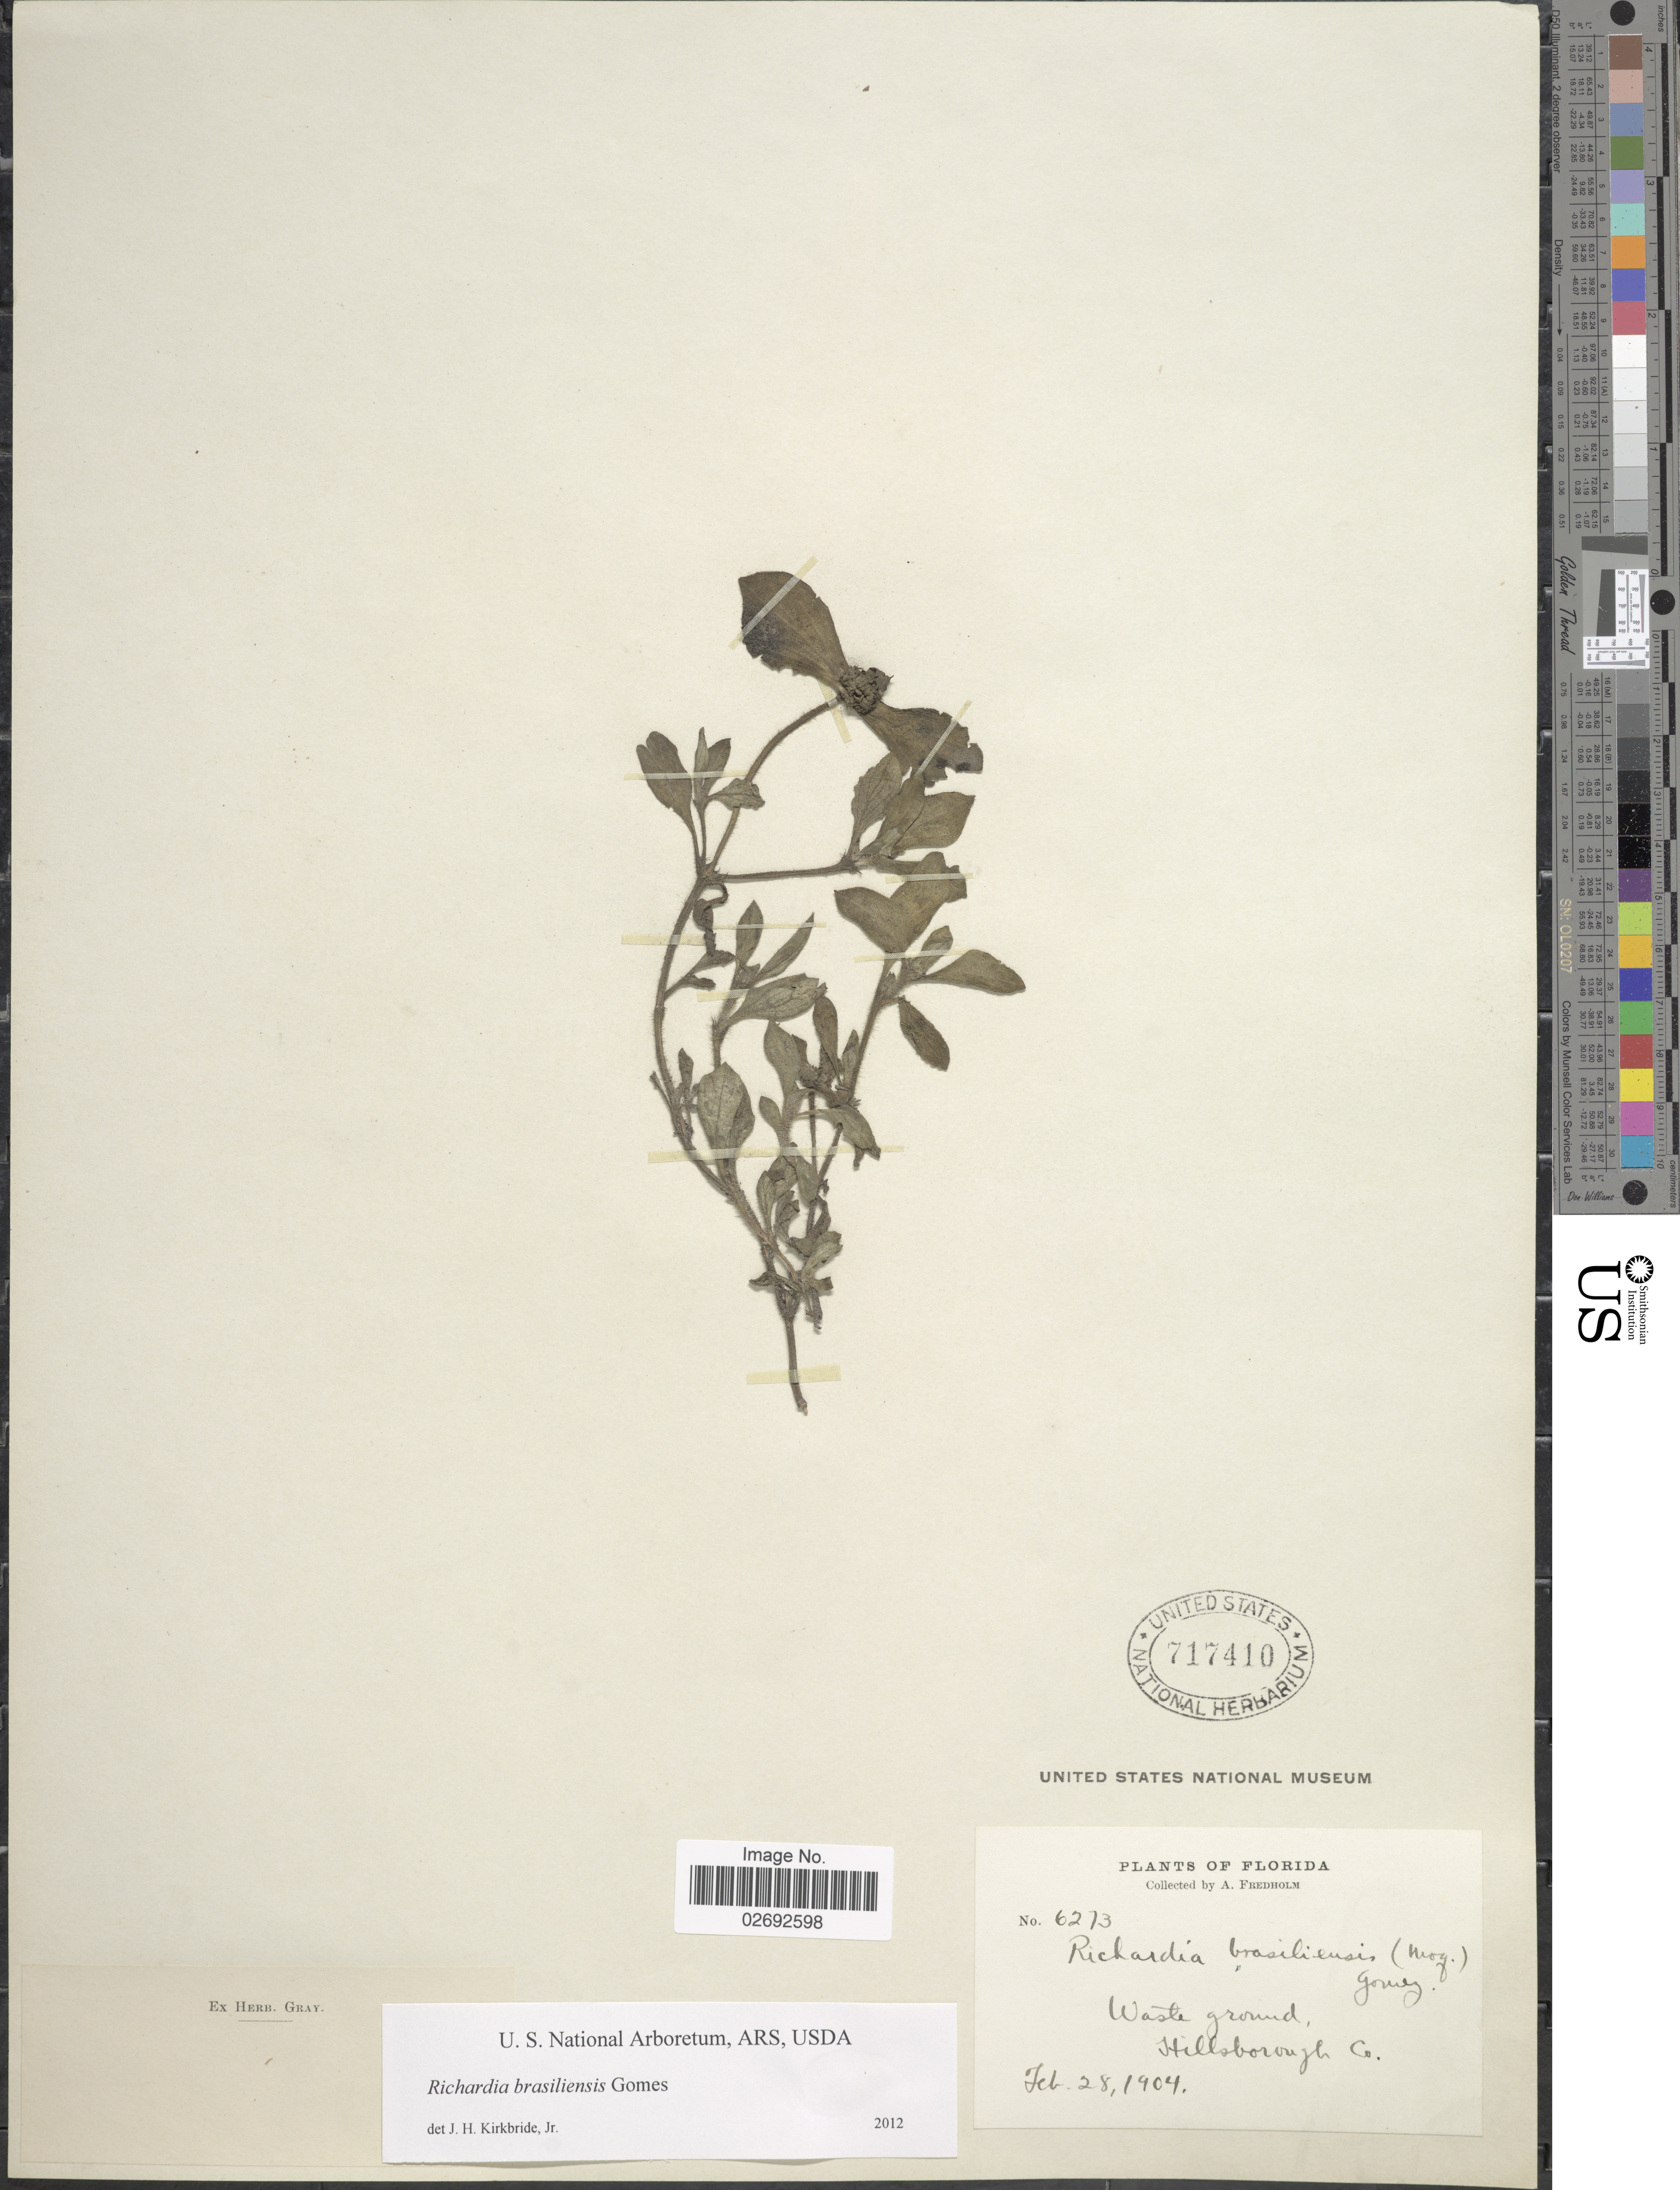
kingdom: Plantae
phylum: Tracheophyta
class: Magnoliopsida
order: Gentianales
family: Rubiaceae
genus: Richardia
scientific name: Richardia brasiliensis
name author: Gomes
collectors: A. Fredholm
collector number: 6273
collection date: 1904-02-28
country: United States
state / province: Florida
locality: Waste ground, Hillsborough Co.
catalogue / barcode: US 717410